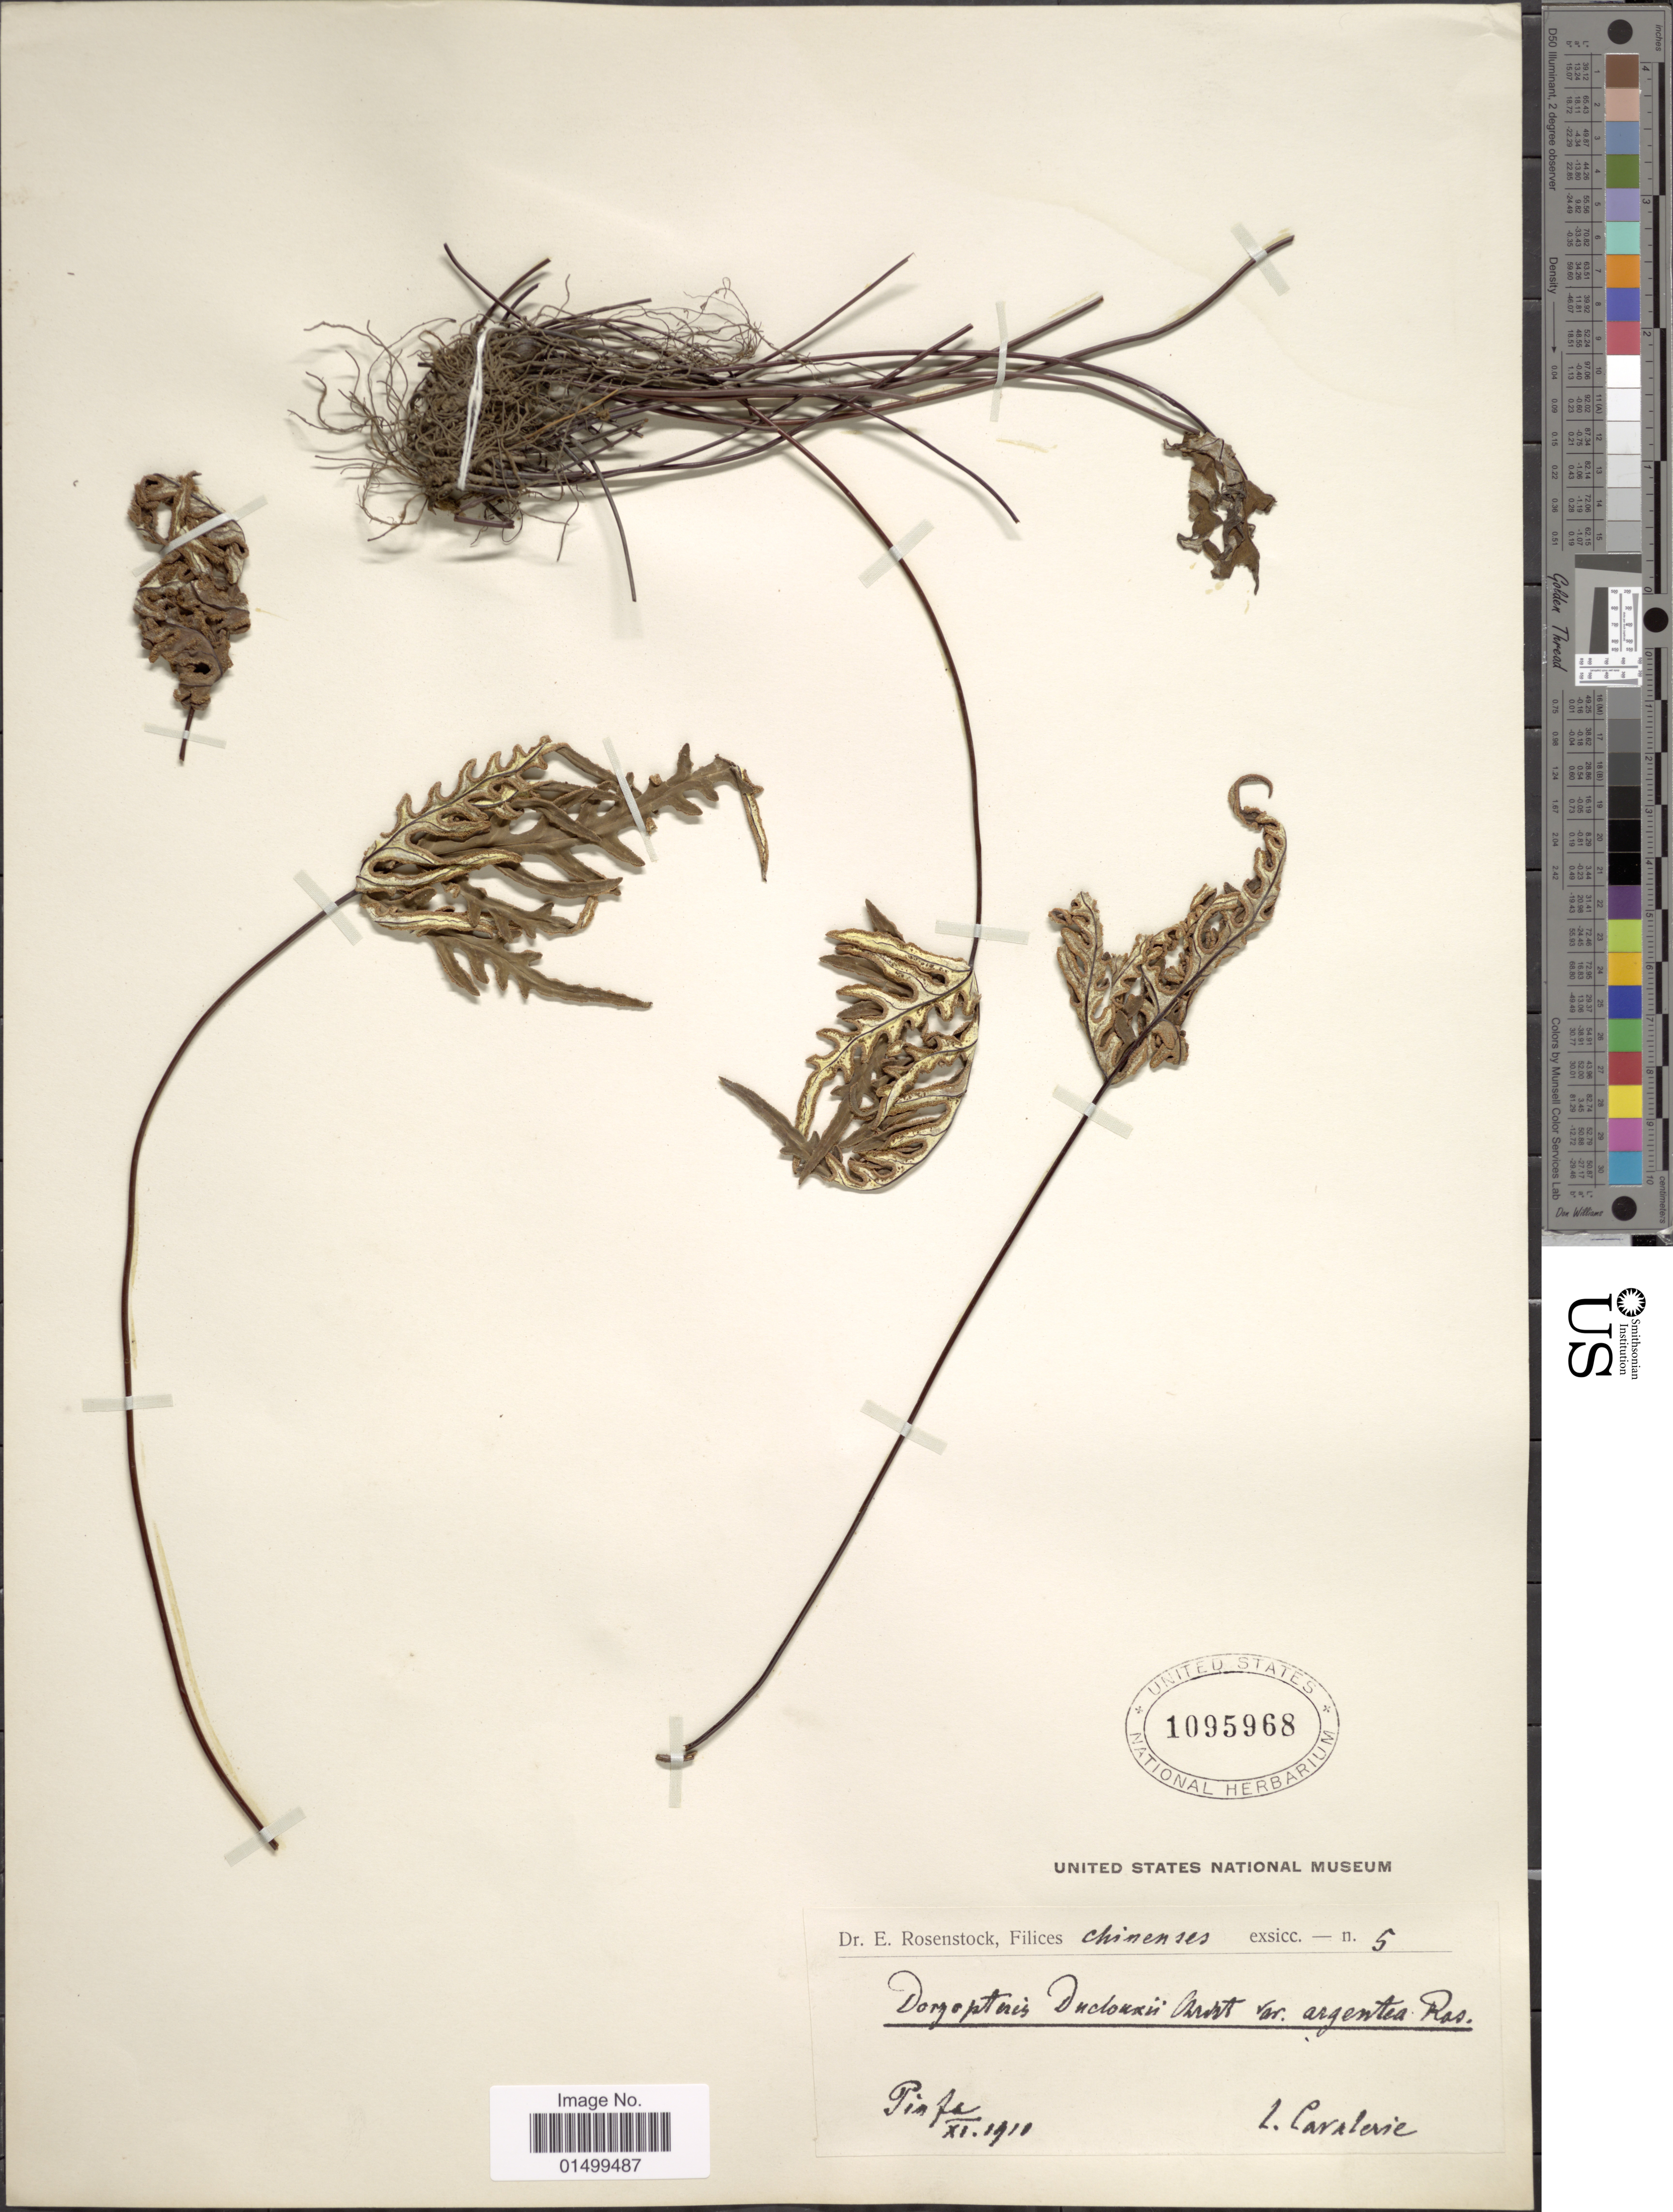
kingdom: Plantae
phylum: Tracheophyta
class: Polypodiopsida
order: Polypodiales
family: Pteridaceae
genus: Cheilanthes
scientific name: Cheilanthes duclouxii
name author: (Christ) Ching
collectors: E. Rosenstock & -. Cavalerie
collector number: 5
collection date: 1910-11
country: China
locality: Pinfa [interpreted]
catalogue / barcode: US 1095968